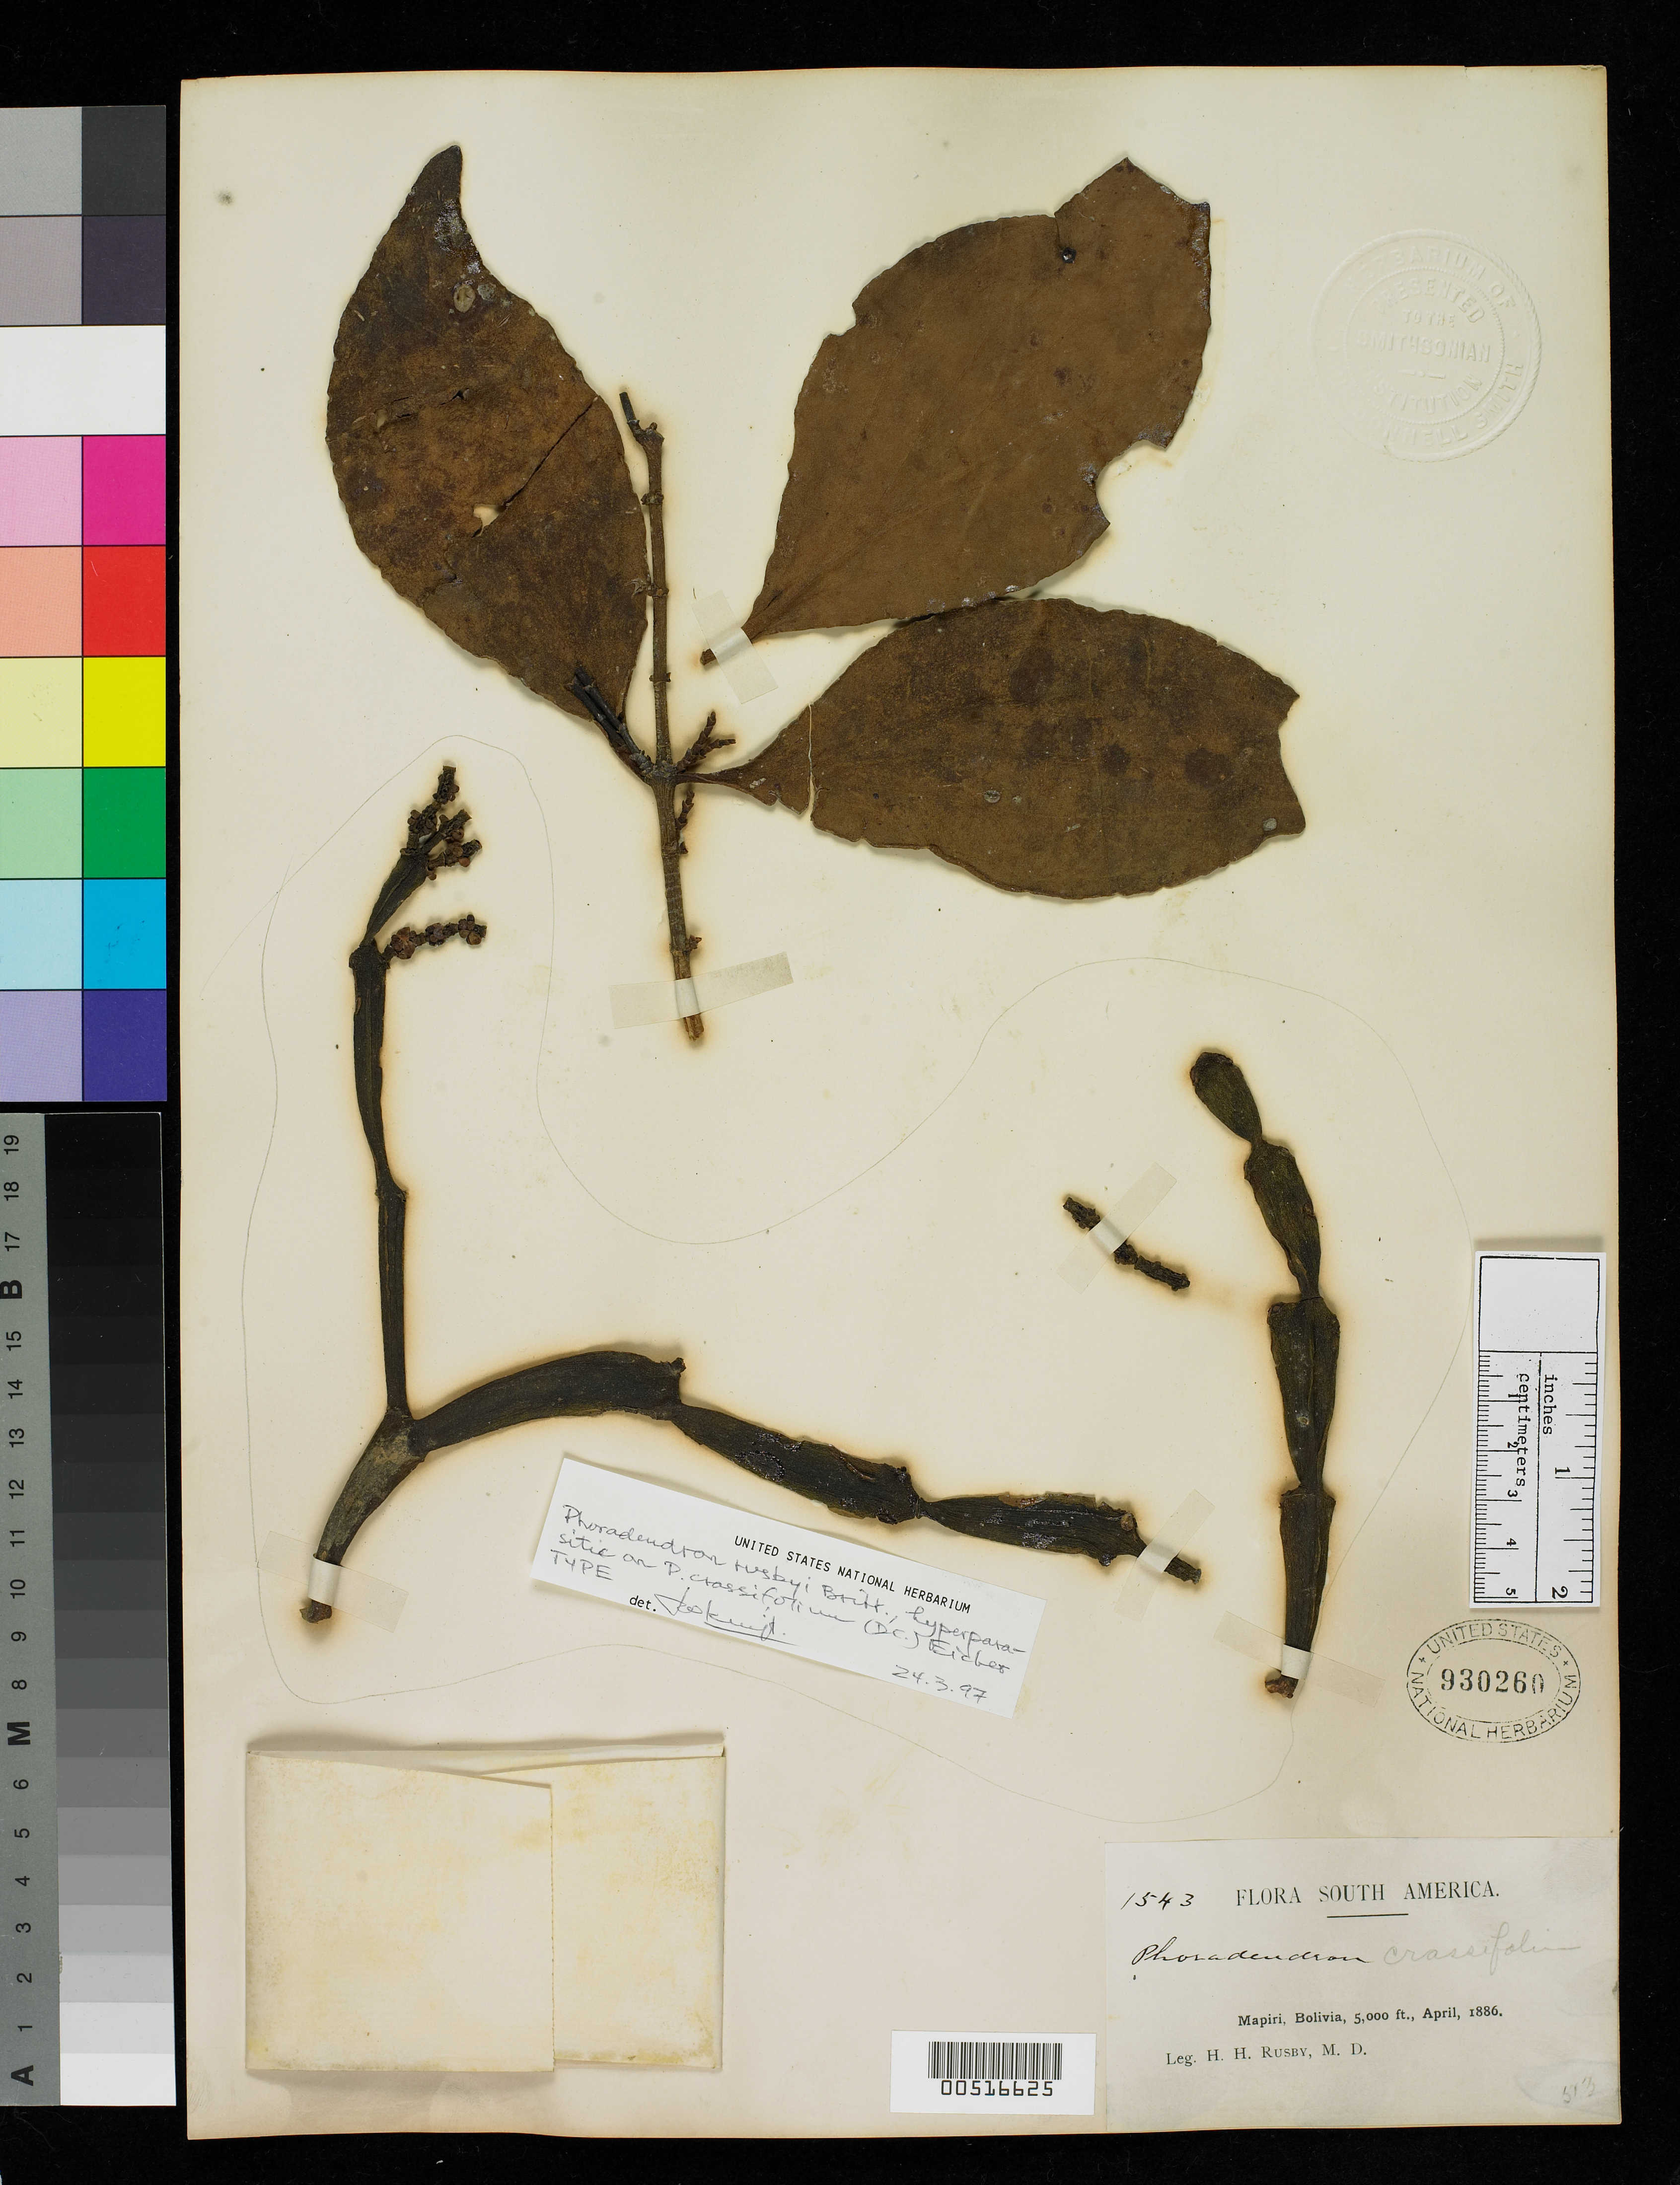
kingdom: Plantae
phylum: Tracheophyta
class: Magnoliopsida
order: Santalales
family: Viscaceae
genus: Phoradendron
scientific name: Phoradendron rusbyi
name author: Britton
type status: Isotype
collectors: H. H. Rusby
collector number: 1543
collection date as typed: Apr 1886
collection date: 1886-04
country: Bolivia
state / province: La Páz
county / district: Larecaja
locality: Mapiri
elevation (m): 1524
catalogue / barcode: US 930260